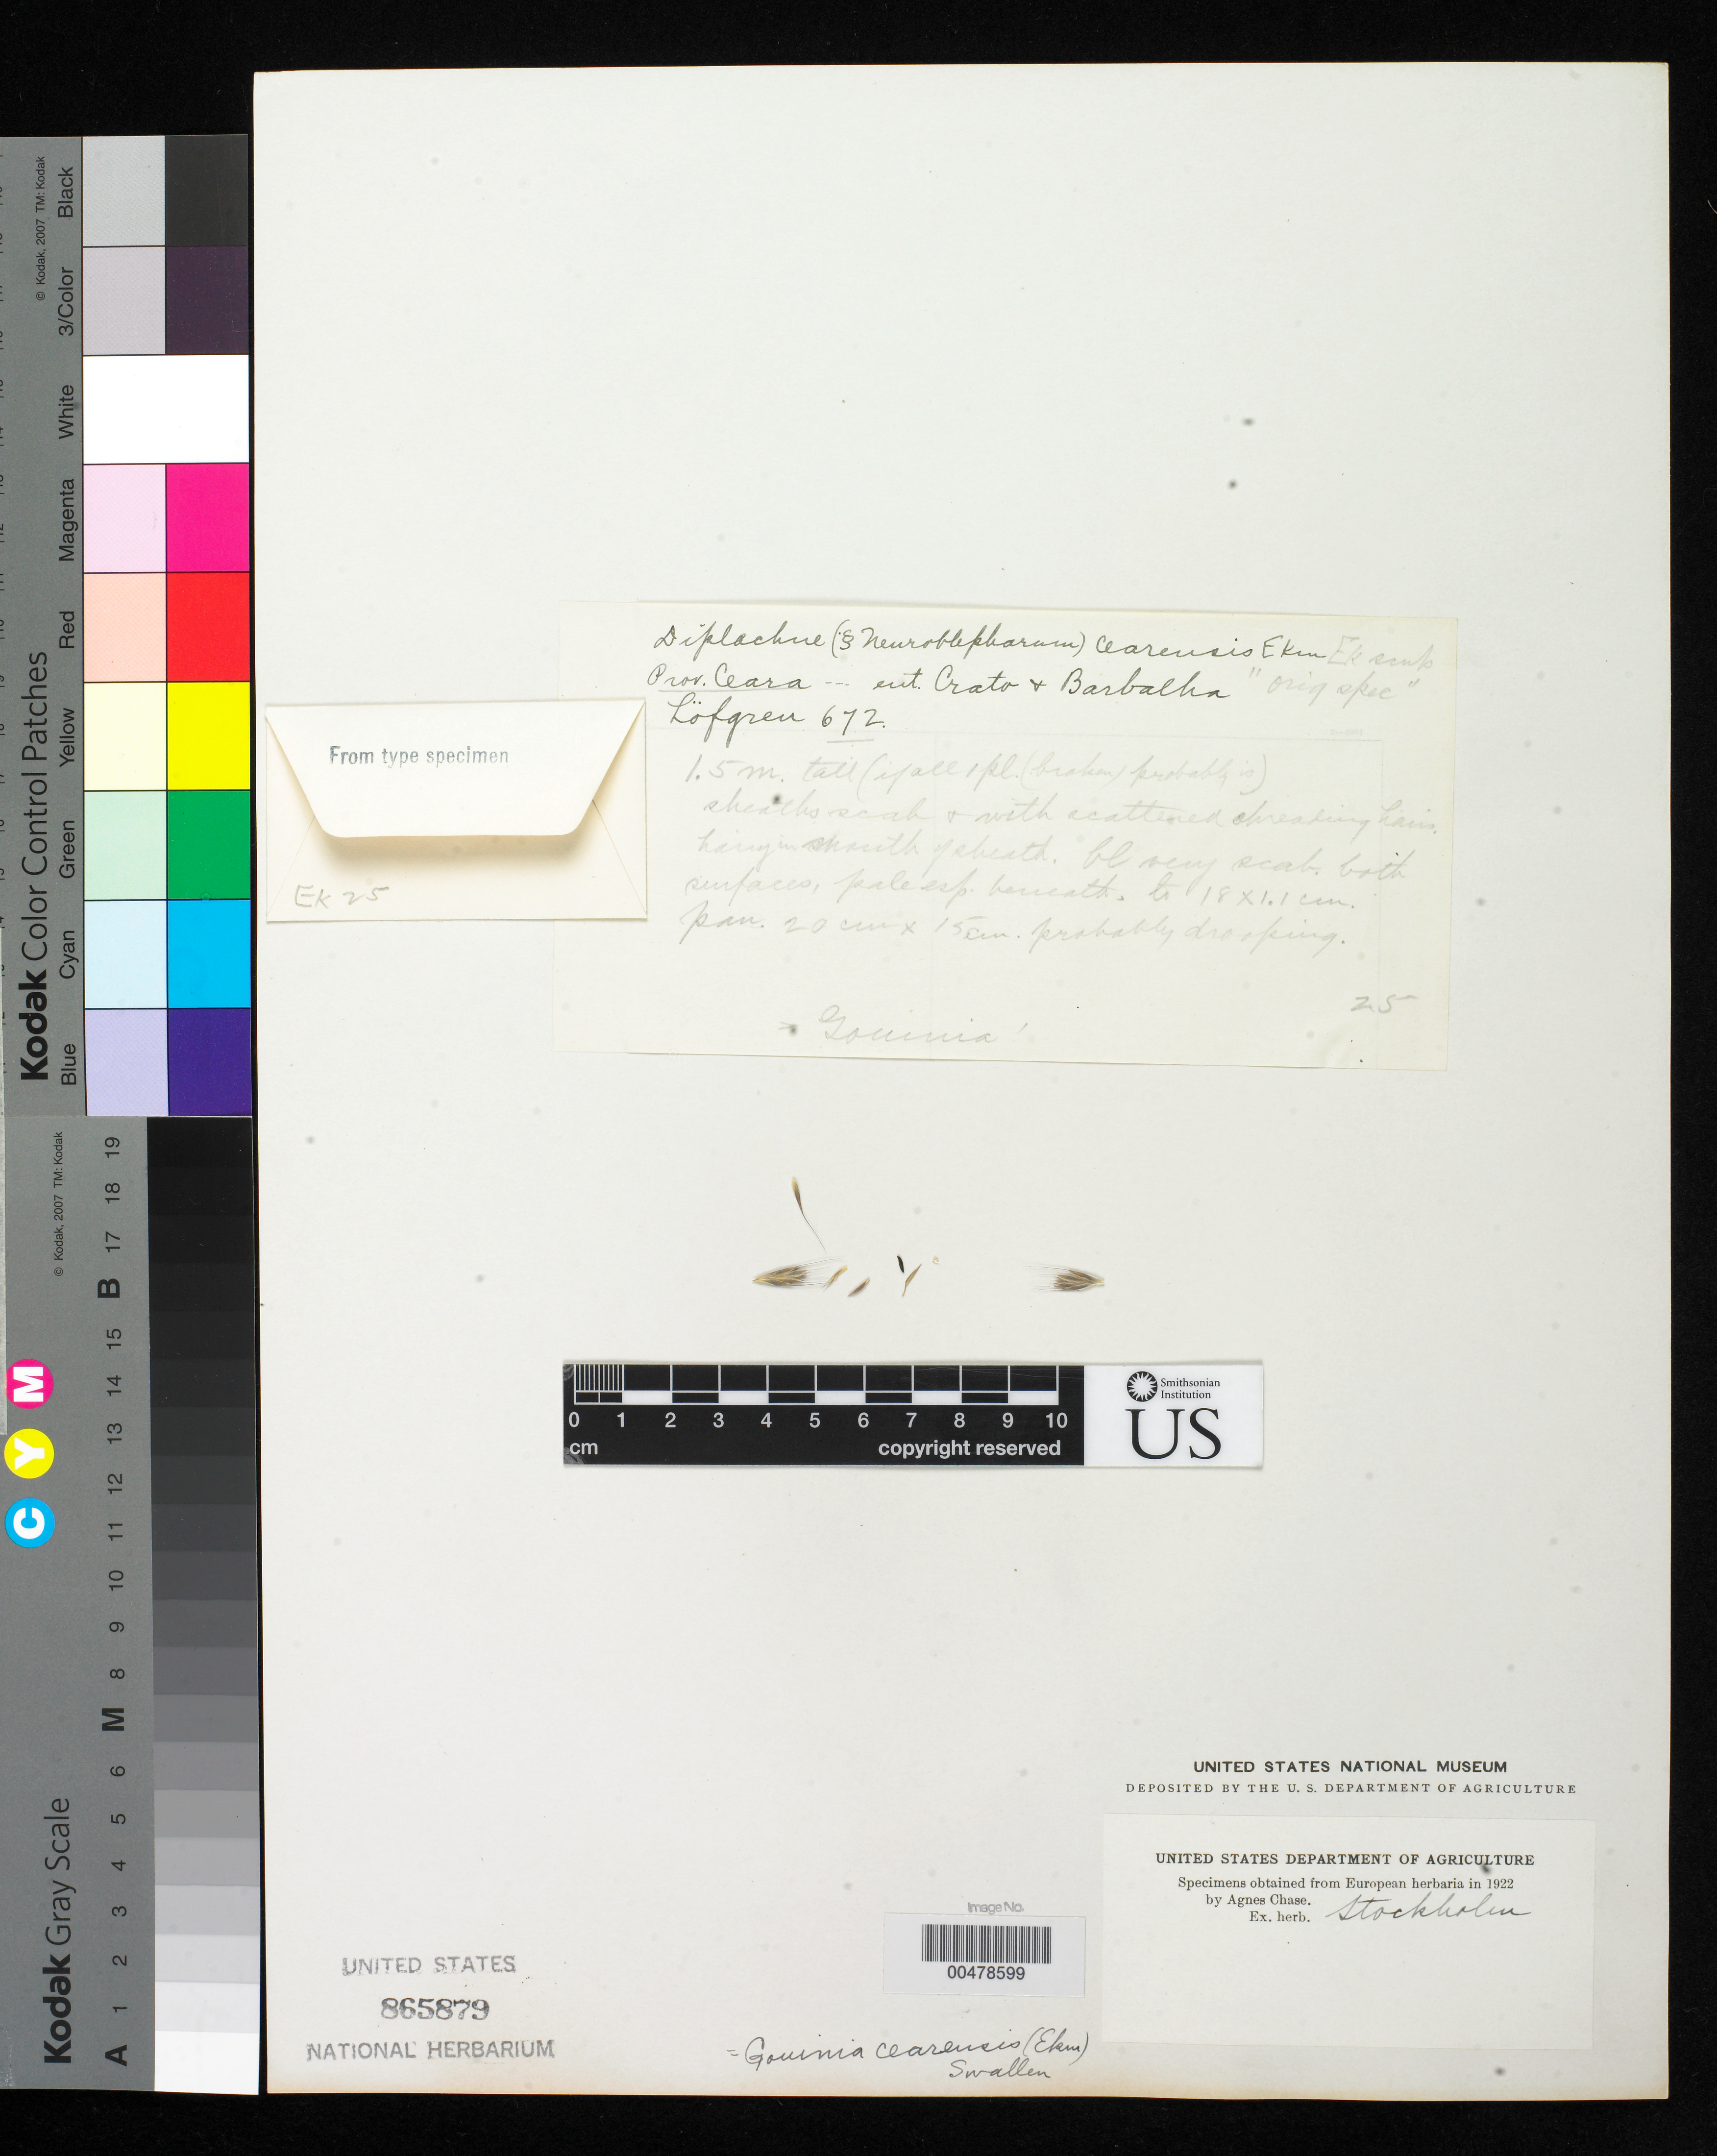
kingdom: Plantae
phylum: Tracheophyta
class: Liliopsida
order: Poales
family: Poaceae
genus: Diplachne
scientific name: Diplachne cearensis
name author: Ekman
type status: Type Fragment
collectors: A. Loefgren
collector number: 672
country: Brazil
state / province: Ceará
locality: Ent. Crato & Barbalha.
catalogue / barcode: US 865879